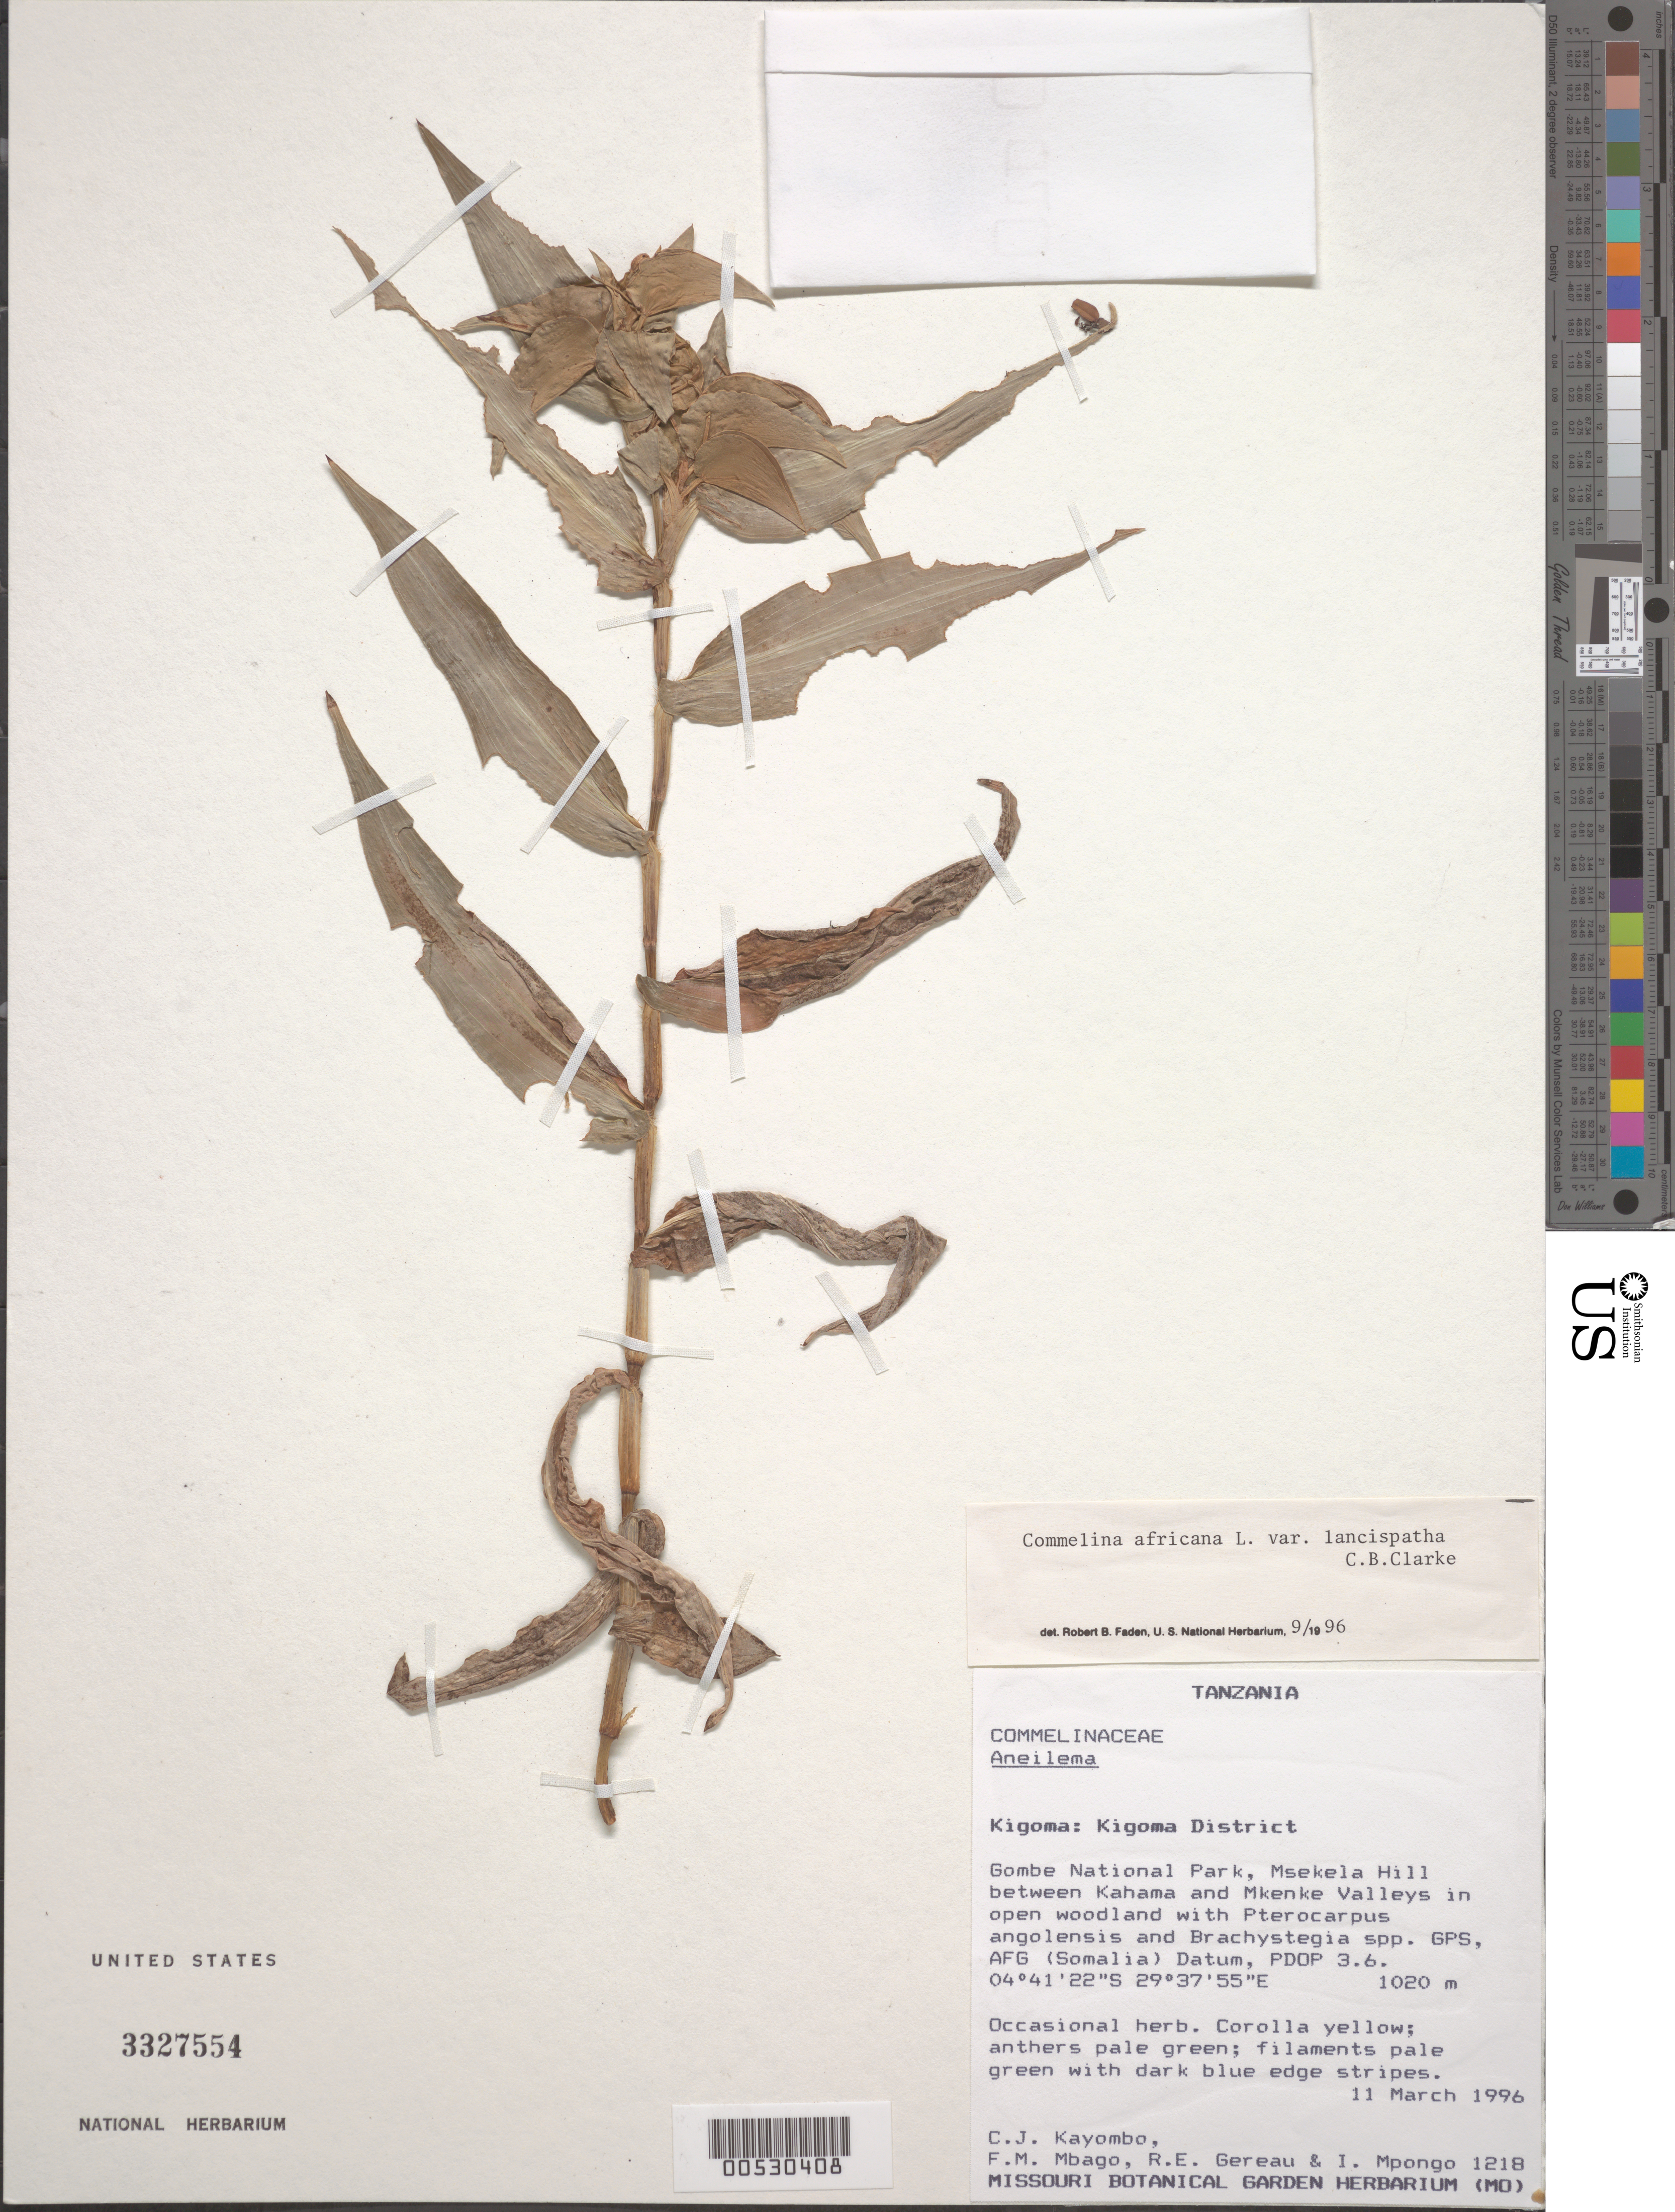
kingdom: Plantae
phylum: Tracheophyta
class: Liliopsida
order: Commelinales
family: Commelinaceae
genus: Commelina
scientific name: Commelina africana var. lancispatha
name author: C.B. Clarke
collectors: C. J. Kayombo, R. E. Gereau, I. Mpongo & F. Mbago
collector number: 1218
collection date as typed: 11 Mar 1996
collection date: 1996-03-11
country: Tanzania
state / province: Kigoma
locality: Kigoma dist., gombe national park, msekela hill between kahama and mkenke valleys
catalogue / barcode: US 3327554